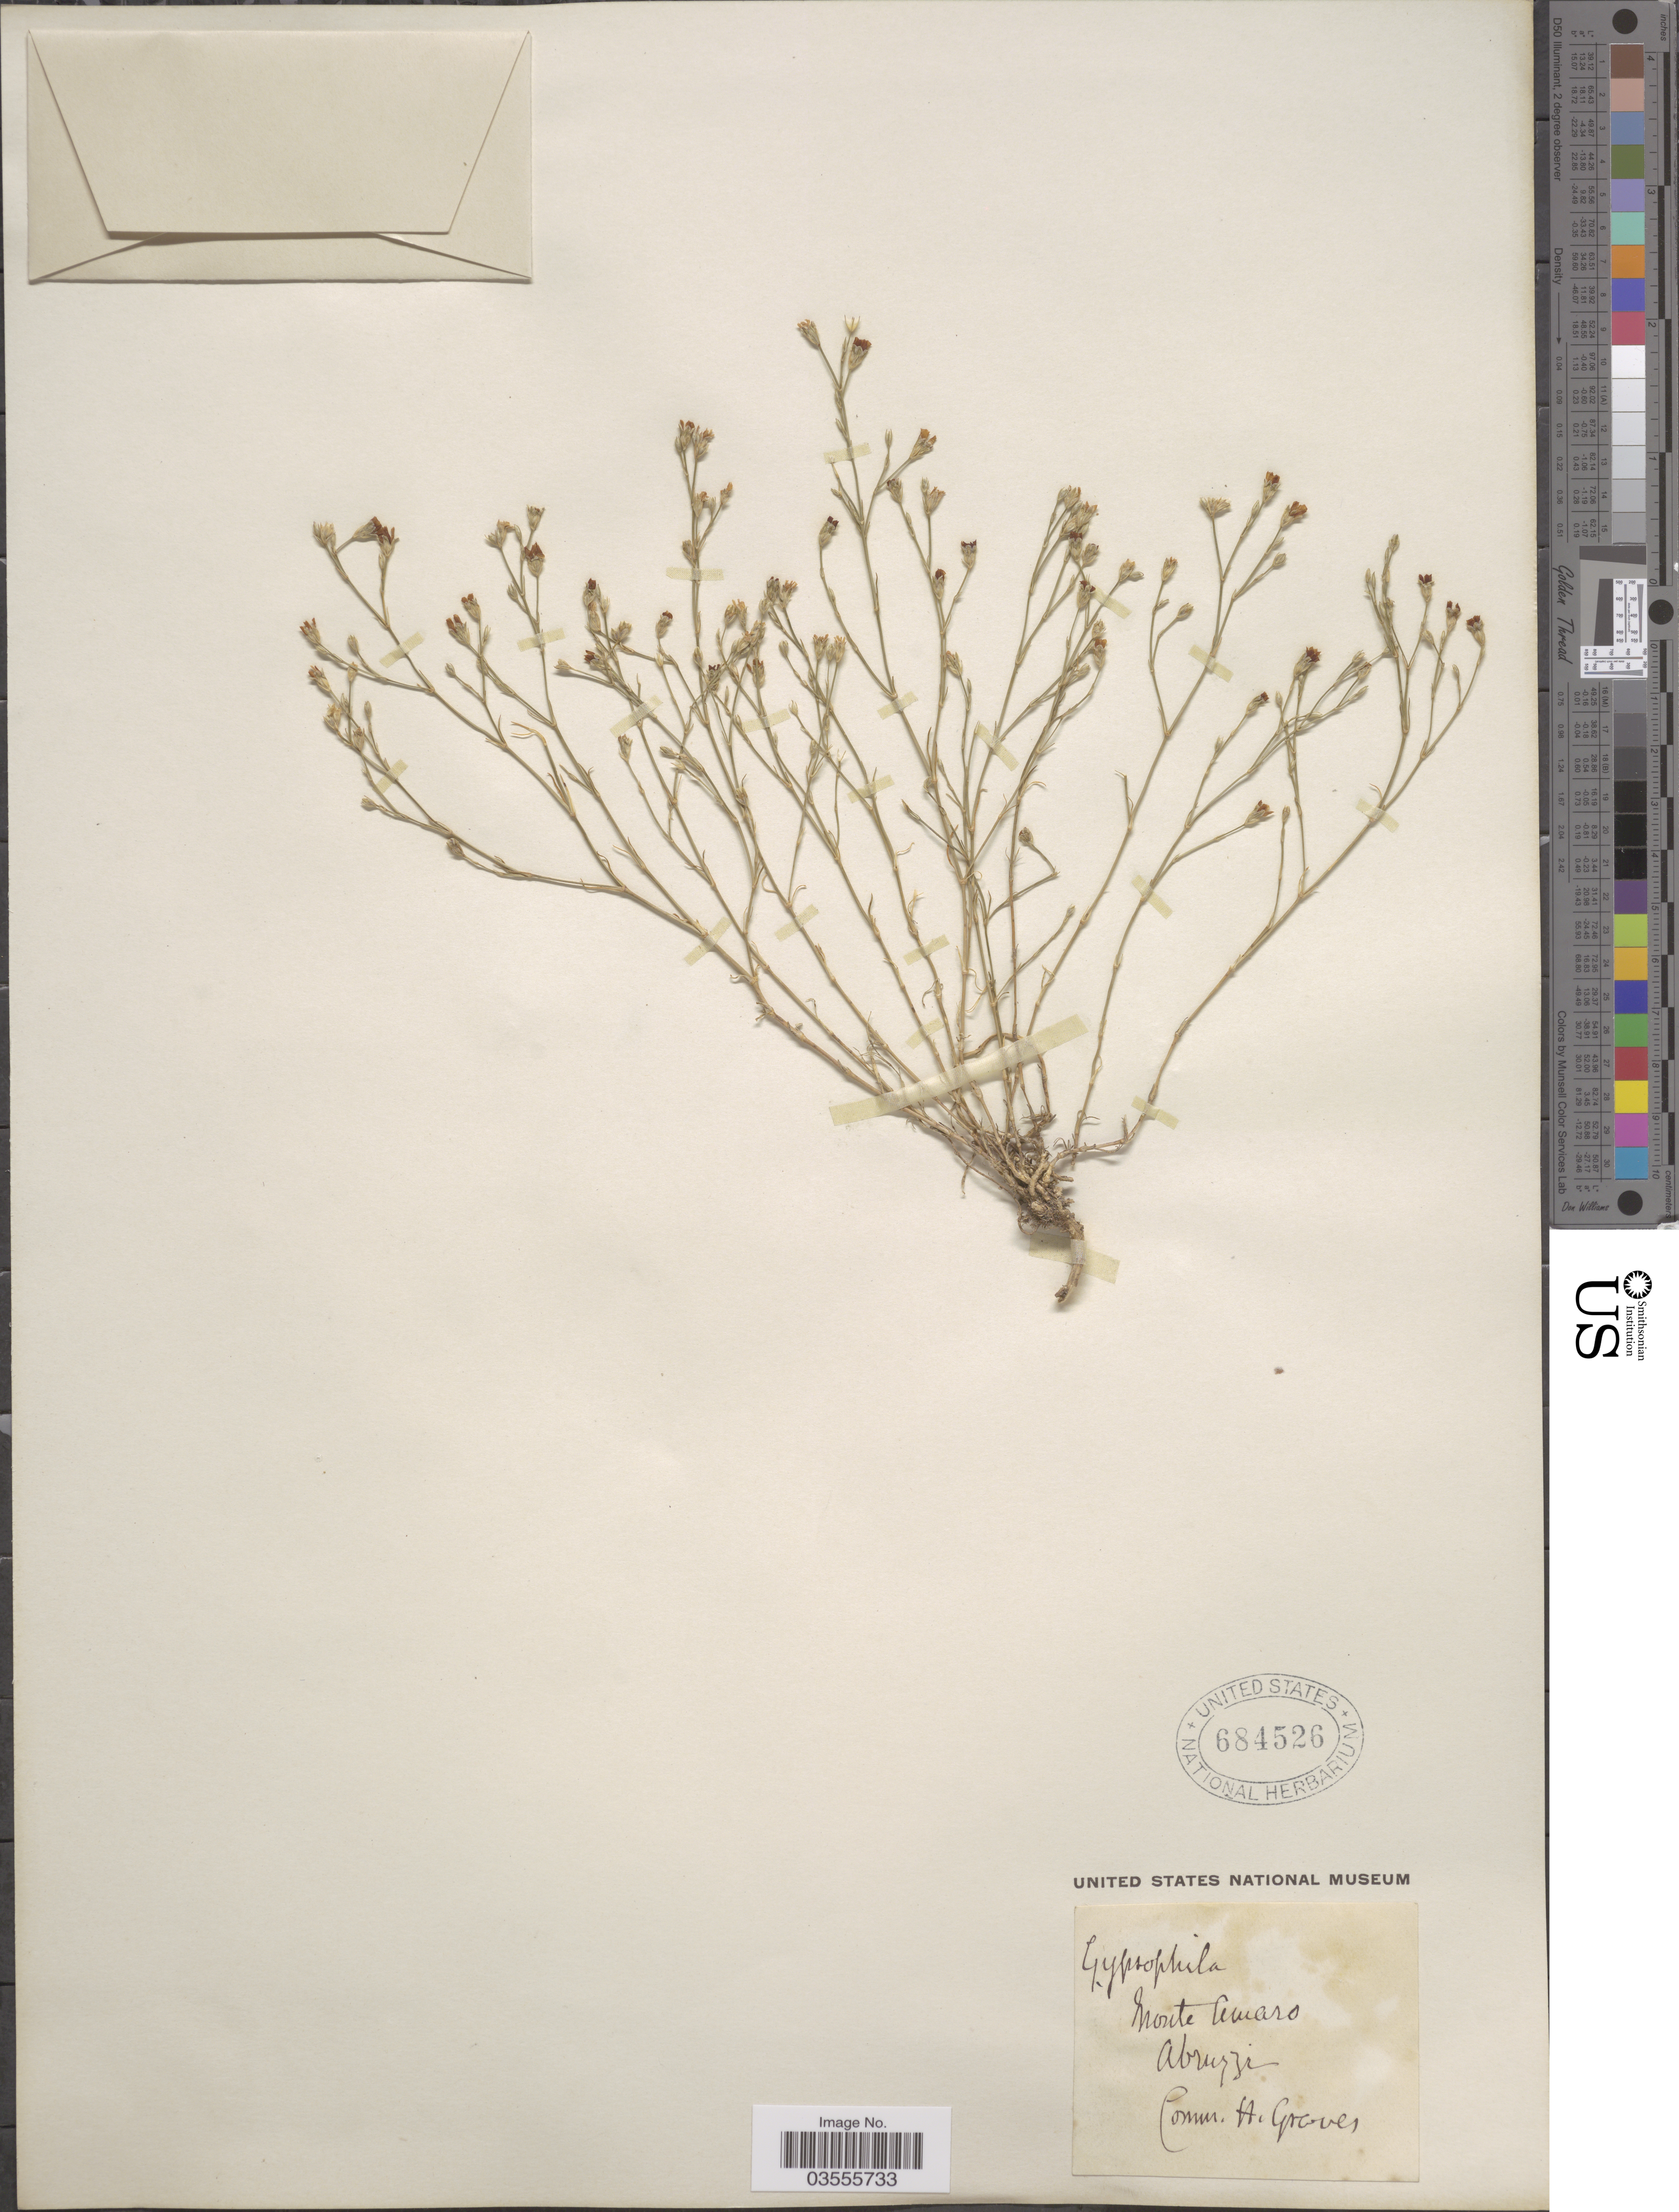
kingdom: Plantae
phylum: Tracheophyta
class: Magnoliopsida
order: Caryophyllales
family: Caryophyllaceae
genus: Petrorhagia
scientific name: Petrorhagia saxifraga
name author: (L.) Link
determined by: Strong, Mark T., (BOT), Smithsonian Institution - National Museum of Natural History (UNITED STATES)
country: Italy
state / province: Abruzzo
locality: Monte Amaro.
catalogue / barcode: US 684526